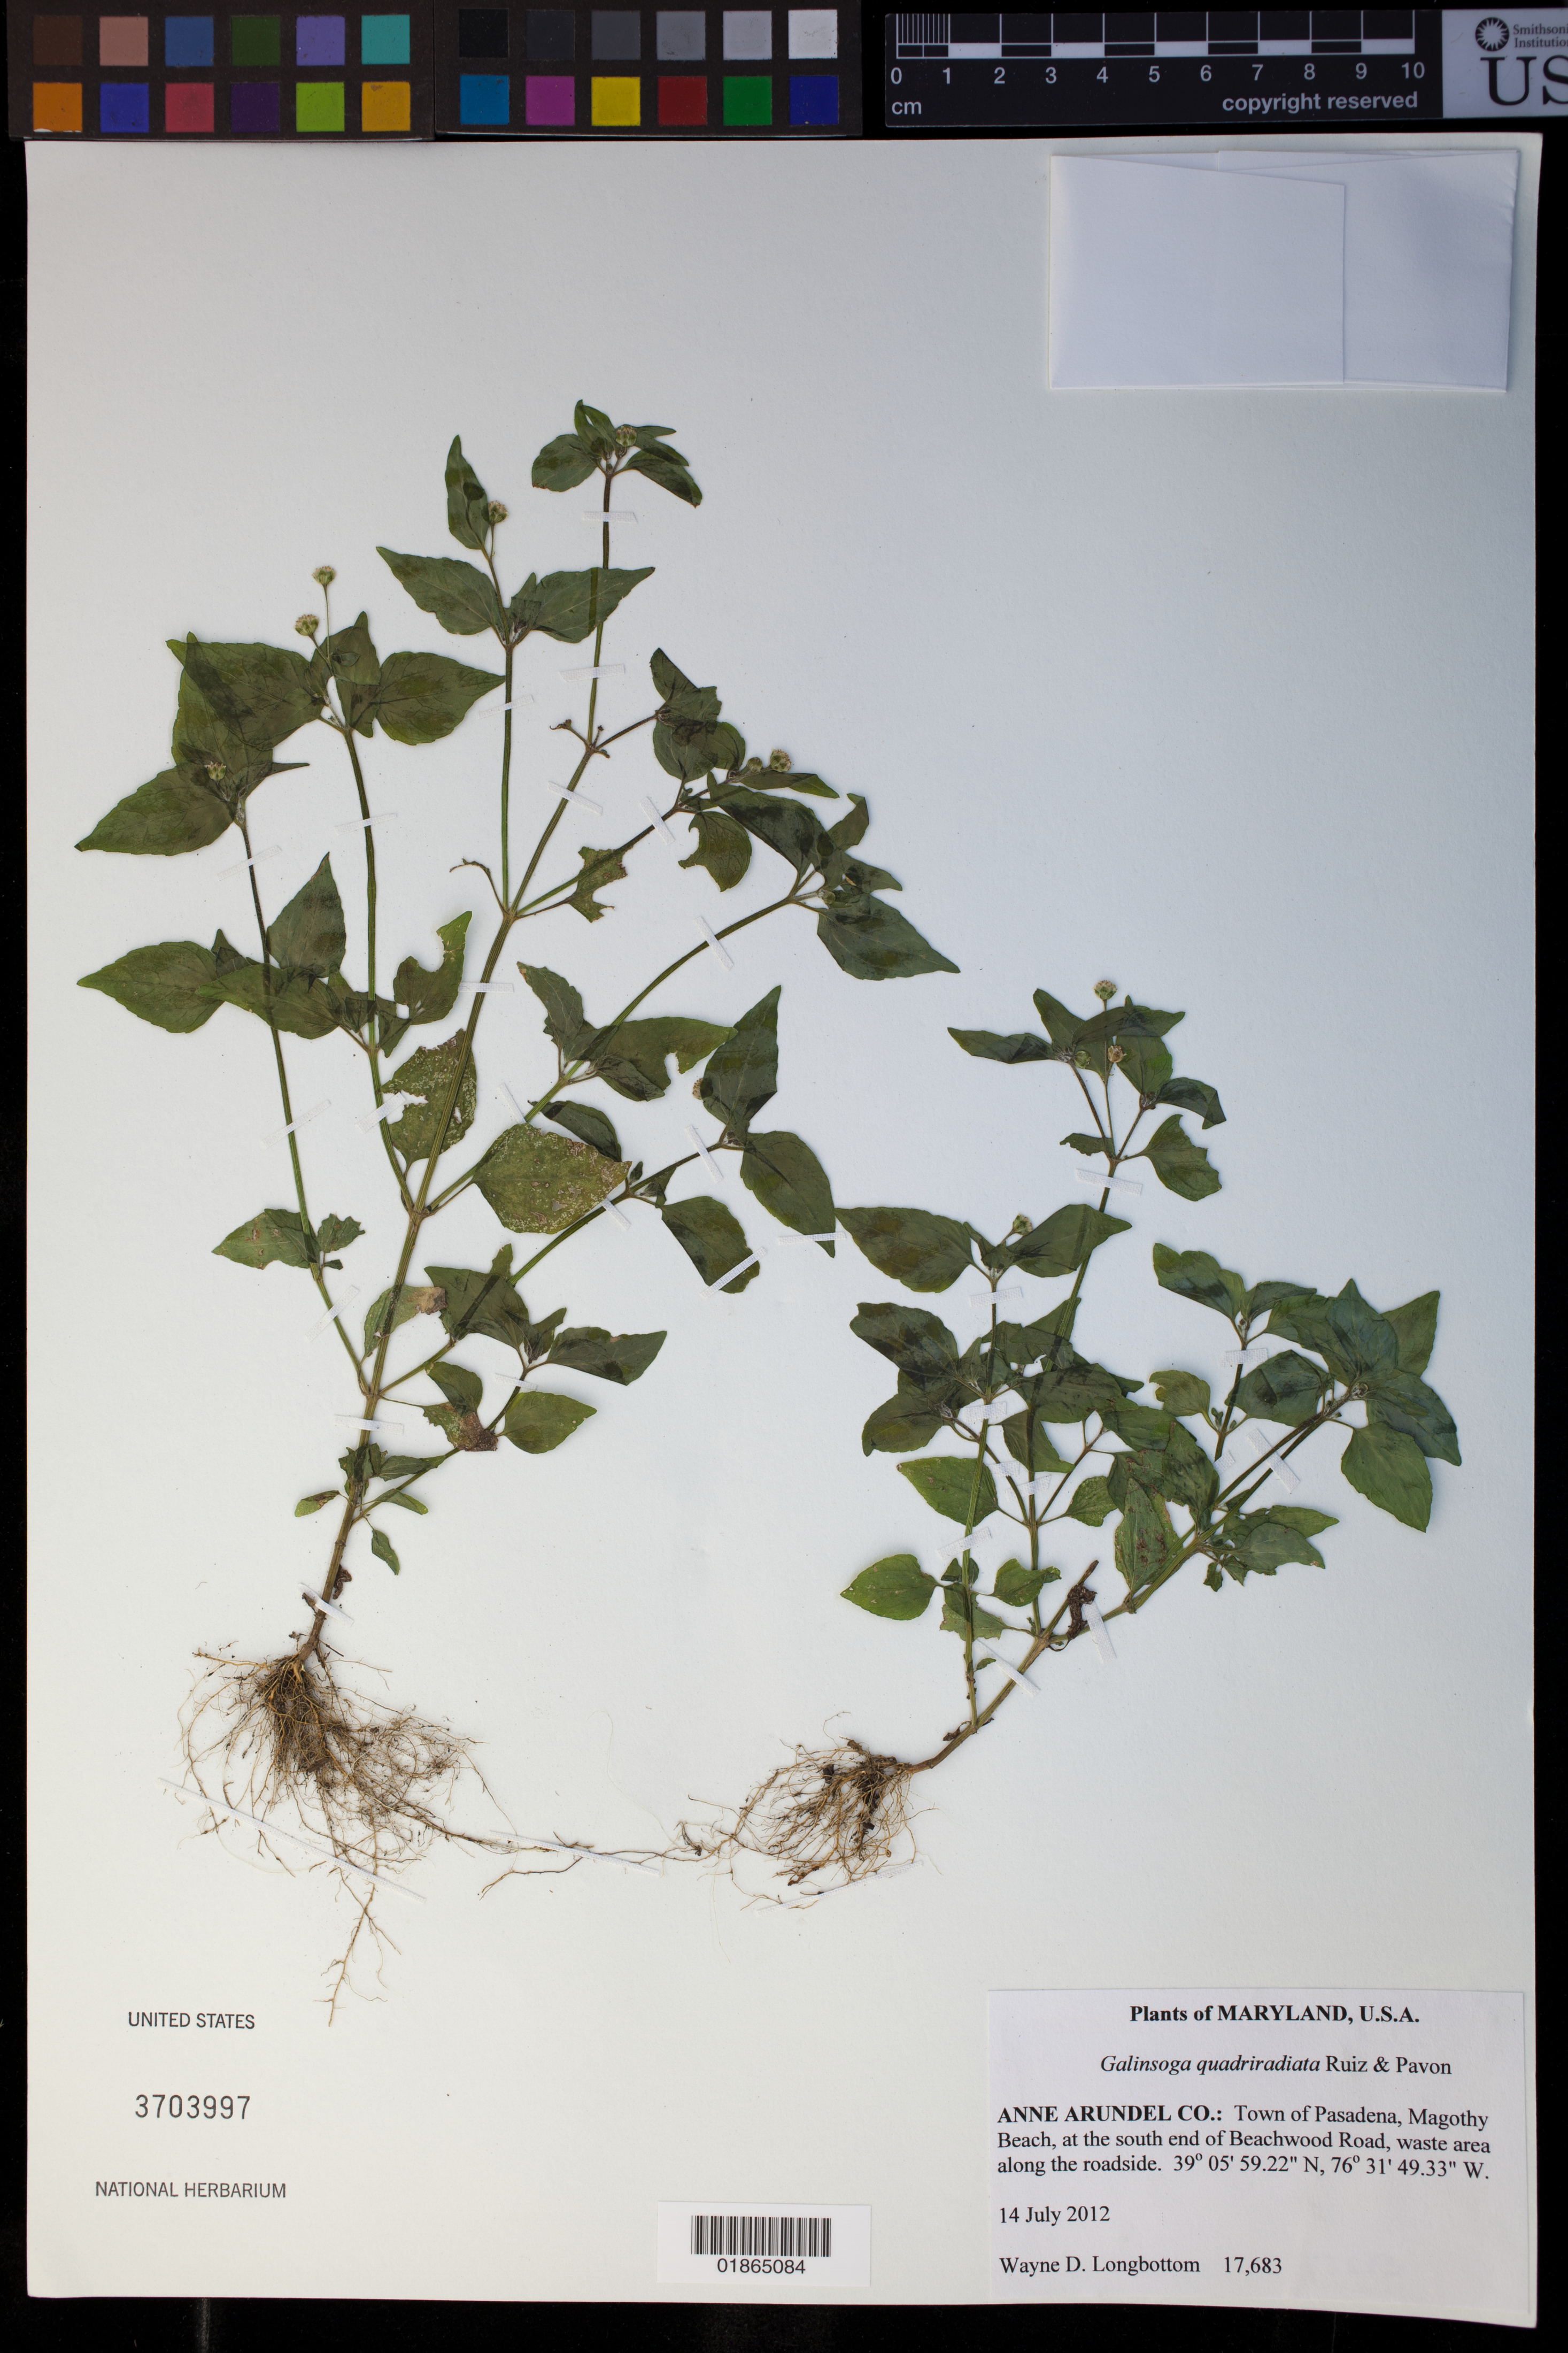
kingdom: Plantae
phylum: Tracheophyta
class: Magnoliopsida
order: Asterales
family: Asteraceae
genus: Galinsoga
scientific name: Galinsoga quadriradiata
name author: Ruiz & Pav.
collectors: W. D. Longbottom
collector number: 17683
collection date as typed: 14 July 2012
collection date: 2012-07-14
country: United States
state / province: Maryland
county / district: Anne Arundel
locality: Town of Pasadena, Magothy beach, at the south end of Beachwood Road, waste area along the roadside.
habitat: waste area.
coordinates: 39 05 59.22 N, 76 31 49.33 W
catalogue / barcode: US 3703997